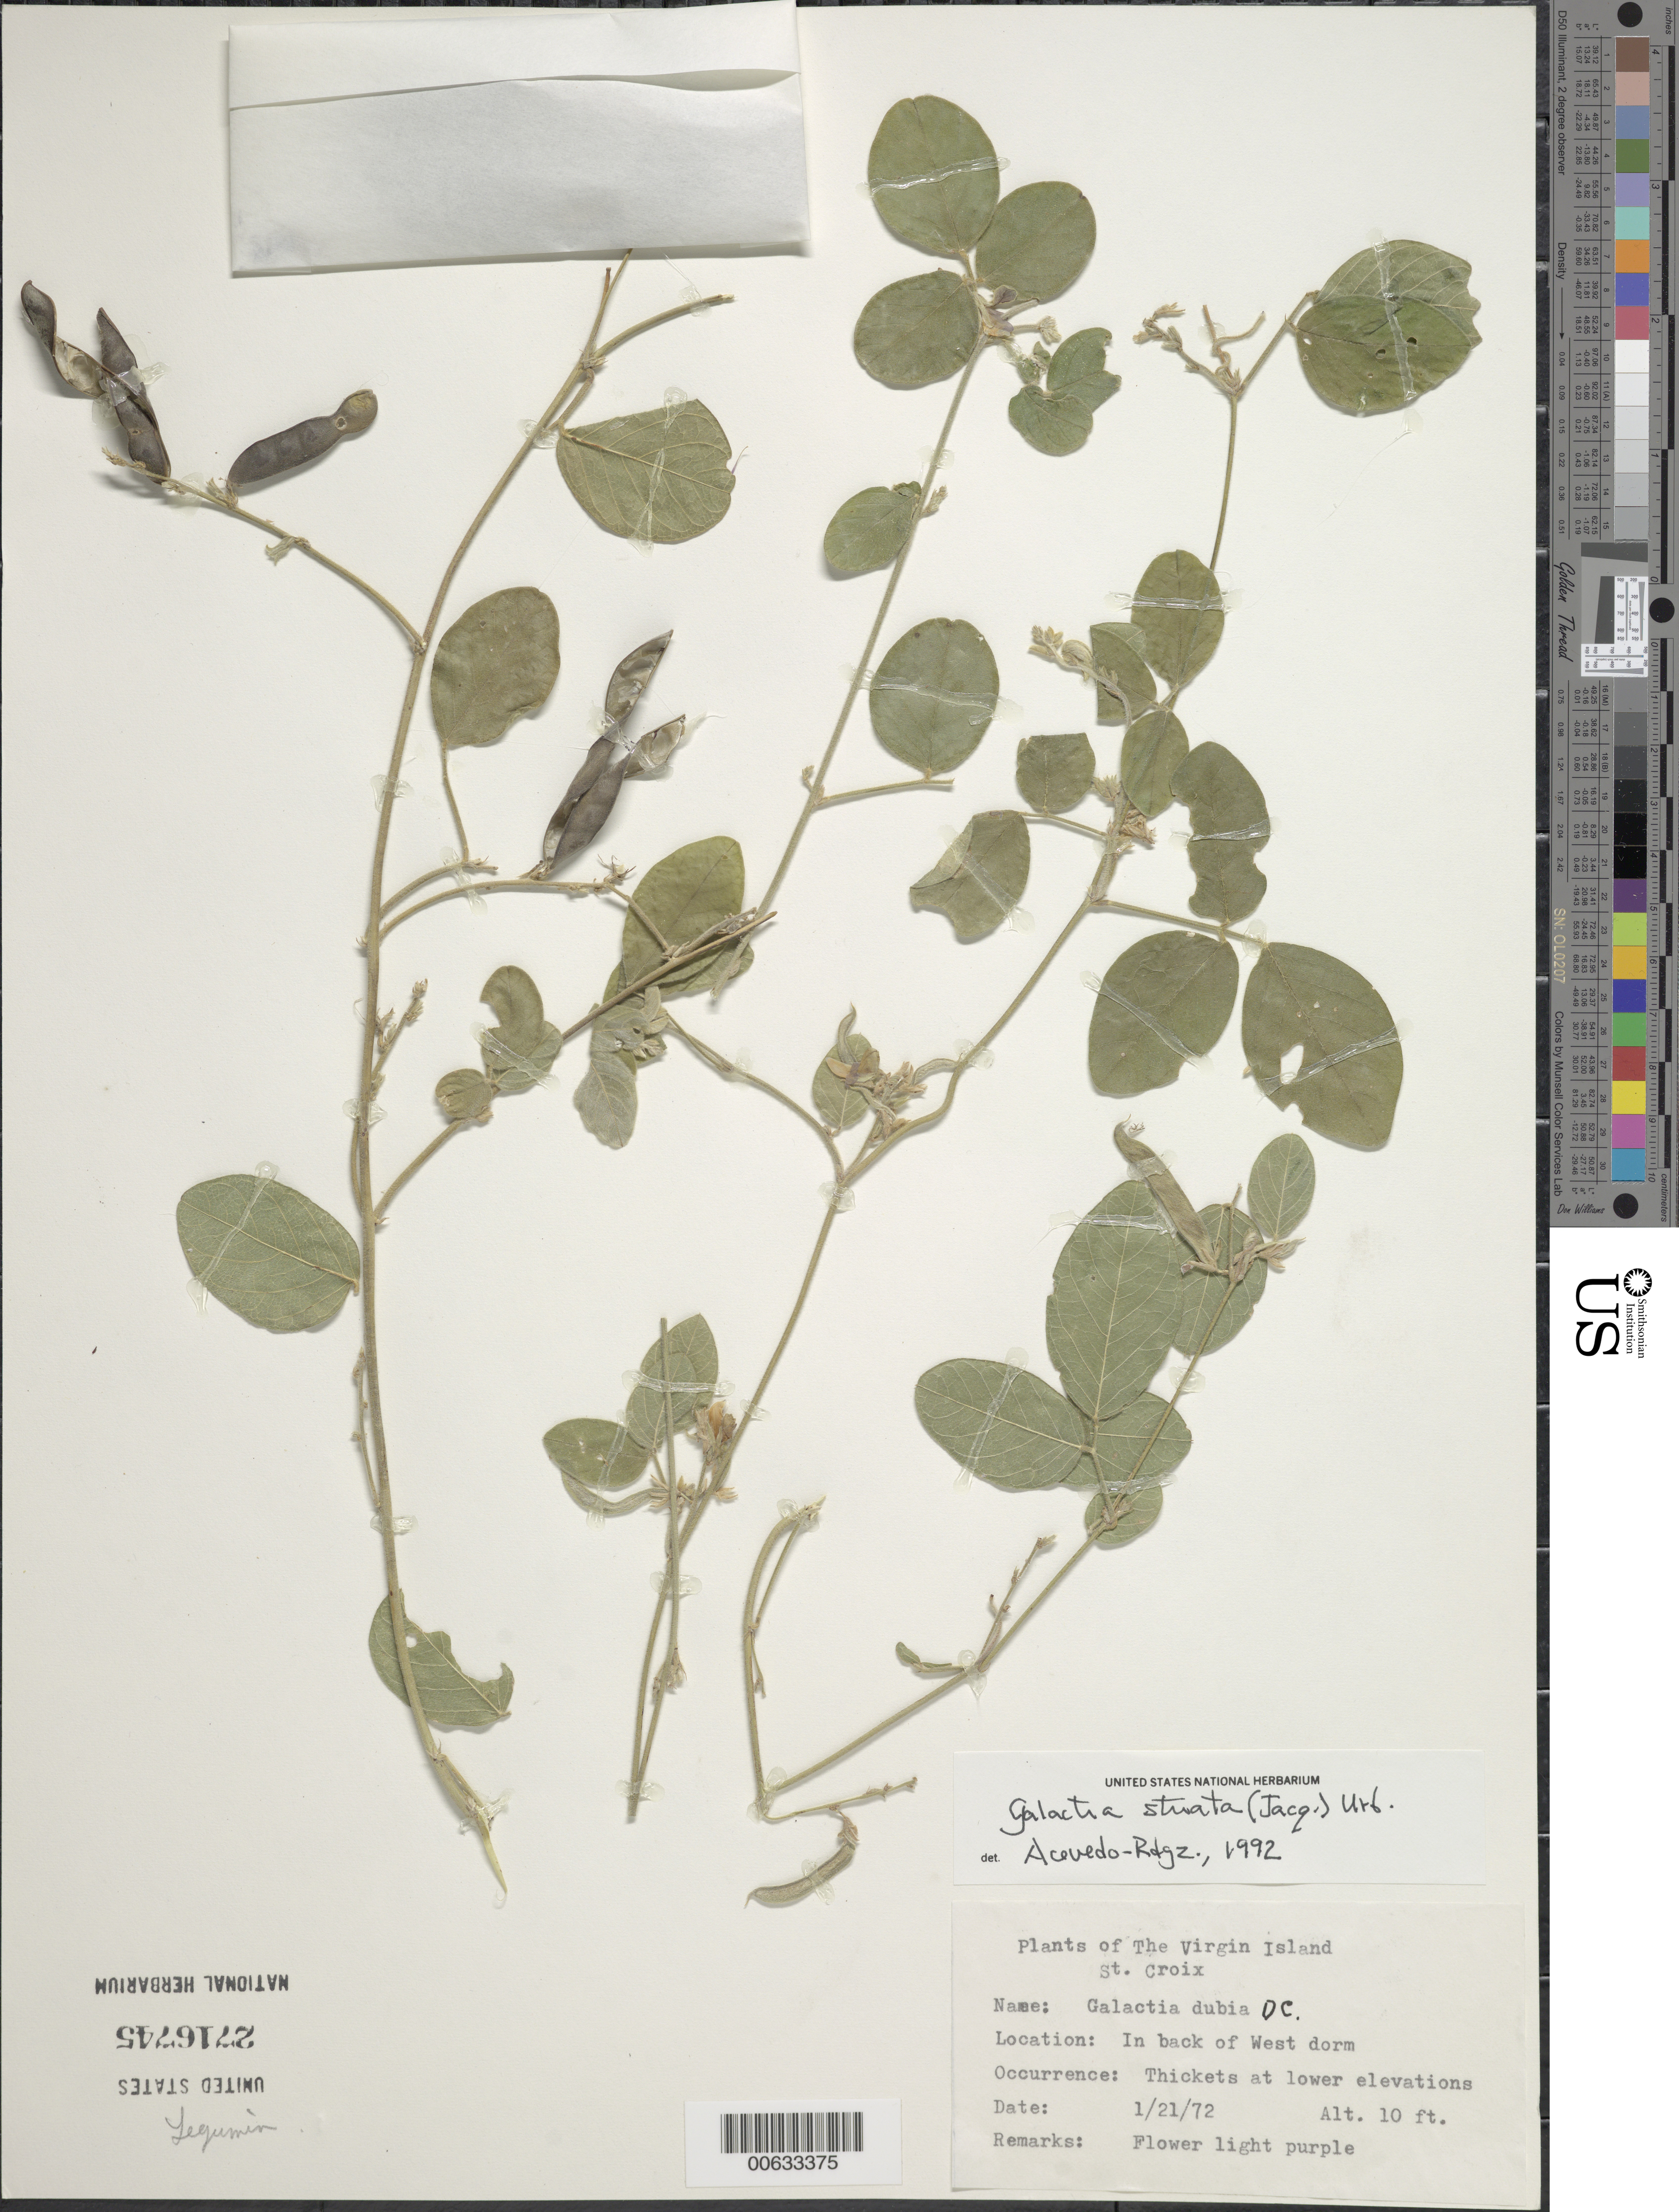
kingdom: Plantae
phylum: Tracheophyta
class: Magnoliopsida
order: Fabales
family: Fabaceae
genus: Galactia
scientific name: Galactia striata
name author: (Jacq.) Urb.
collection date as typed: Transcribed d/m/y: 21/1/72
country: U.S. Virgin Islands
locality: The Virgin Island, St. Croix, In back of West dorm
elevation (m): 3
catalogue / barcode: US 2716745